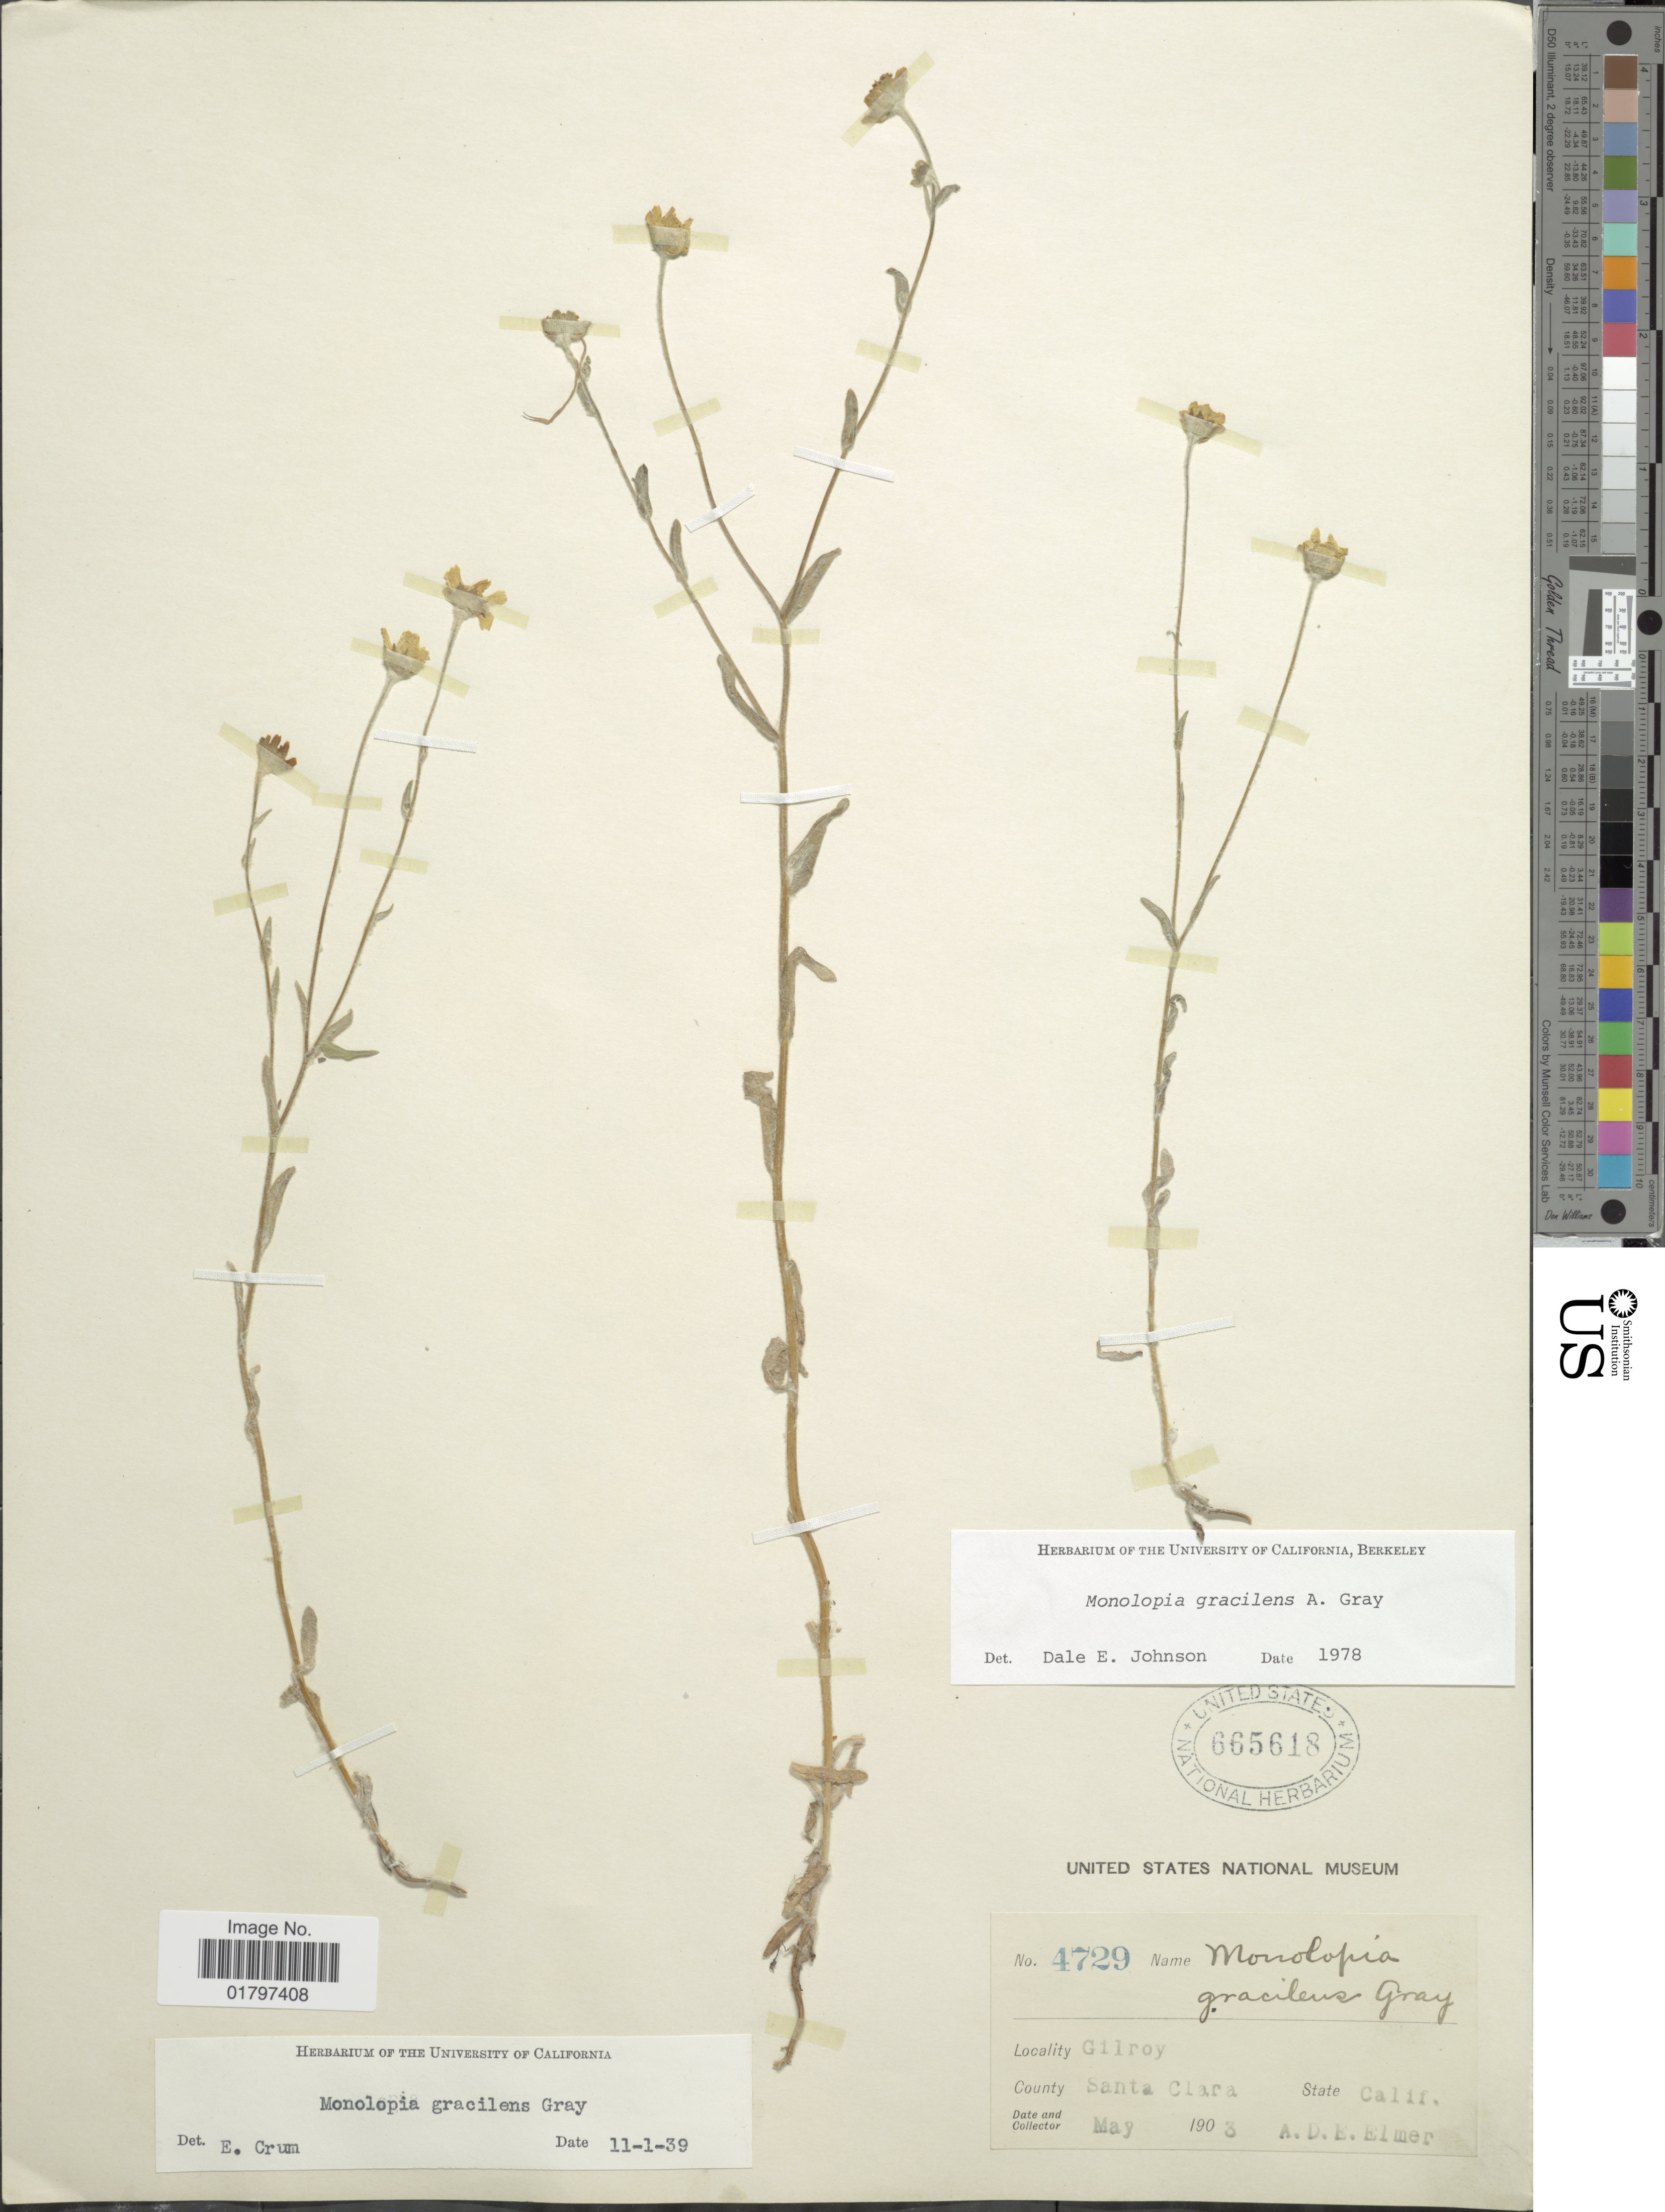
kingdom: Plantae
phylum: Tracheophyta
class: Magnoliopsida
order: Asterales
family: Asteraceae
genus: Monolopia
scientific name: Monolopia gracilens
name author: A. Gray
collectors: A. D. E. Elmer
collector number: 4729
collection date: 1903-05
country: United States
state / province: California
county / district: Santa Clara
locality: Gilroy. County Santa Clara. State Calif.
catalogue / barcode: US 665618